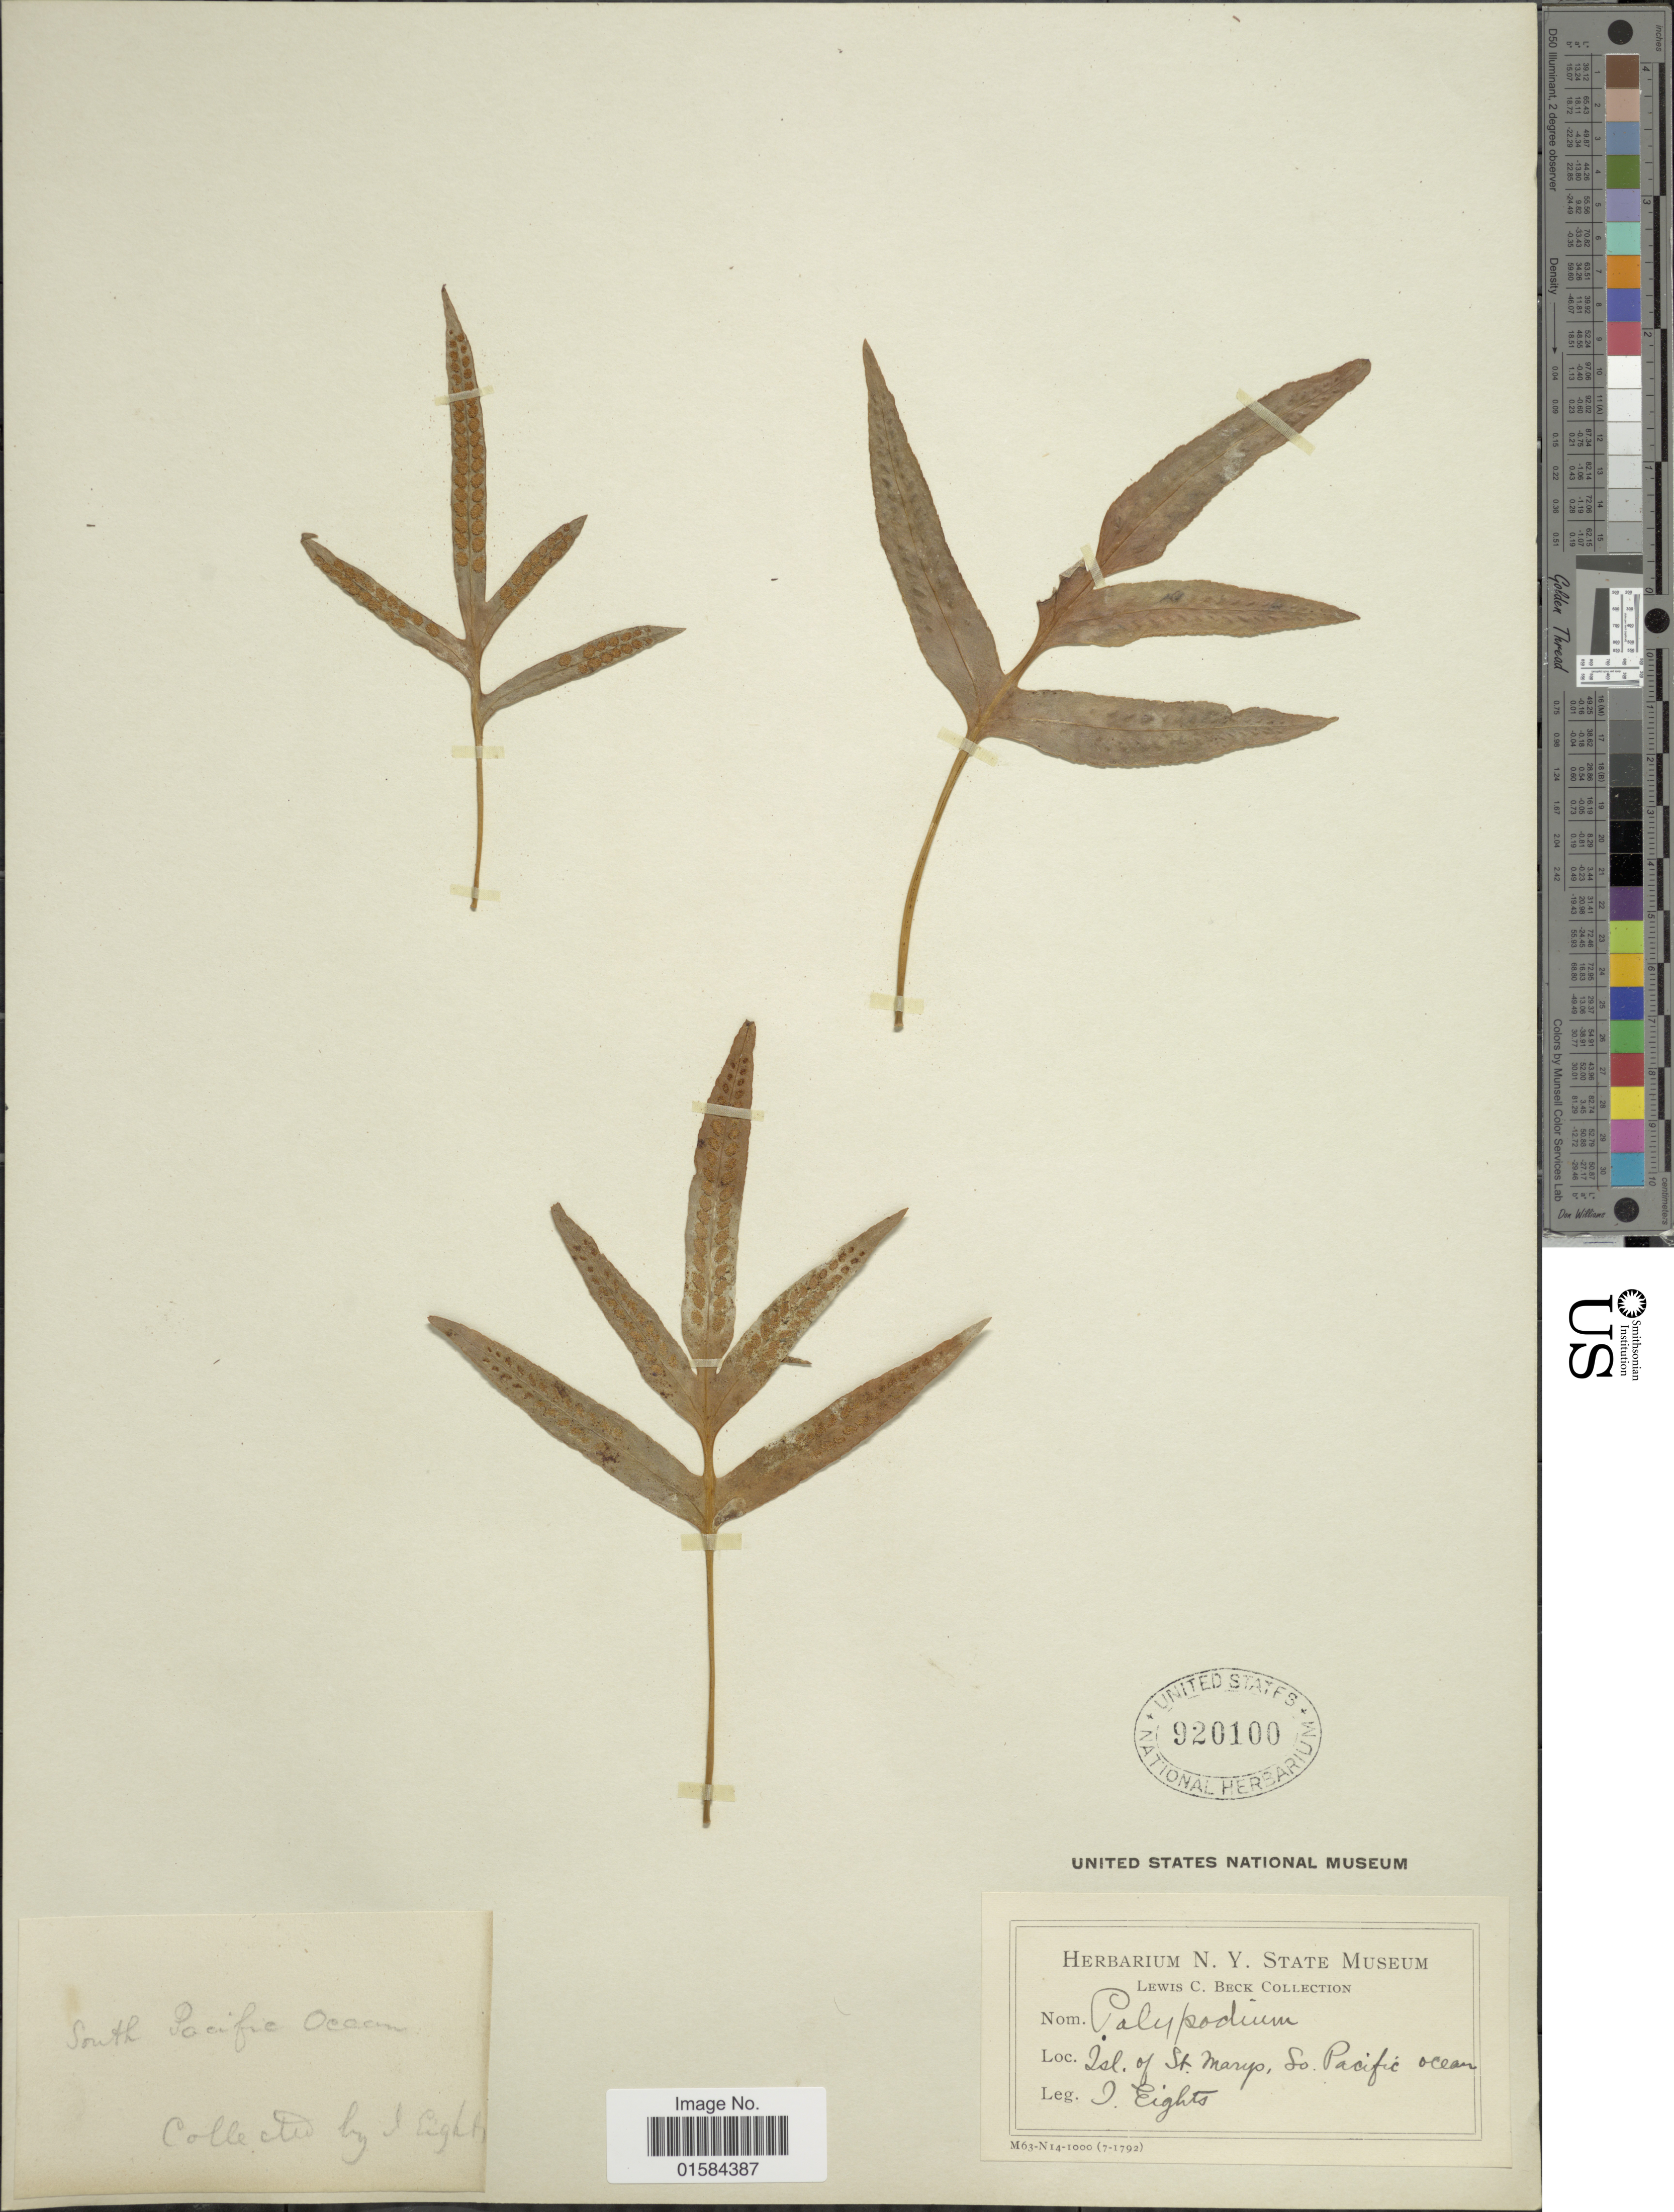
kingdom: Plantae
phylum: Tracheophyta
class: Polypodiopsida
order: Polypodiales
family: Polypodiaceae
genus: Synammia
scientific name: Synammia feuillei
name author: (Bertero) Copel.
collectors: J. Eights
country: Madagascar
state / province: Analanjirofo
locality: Isl. of Marys, So. Pacific Ocean.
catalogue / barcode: US 920100